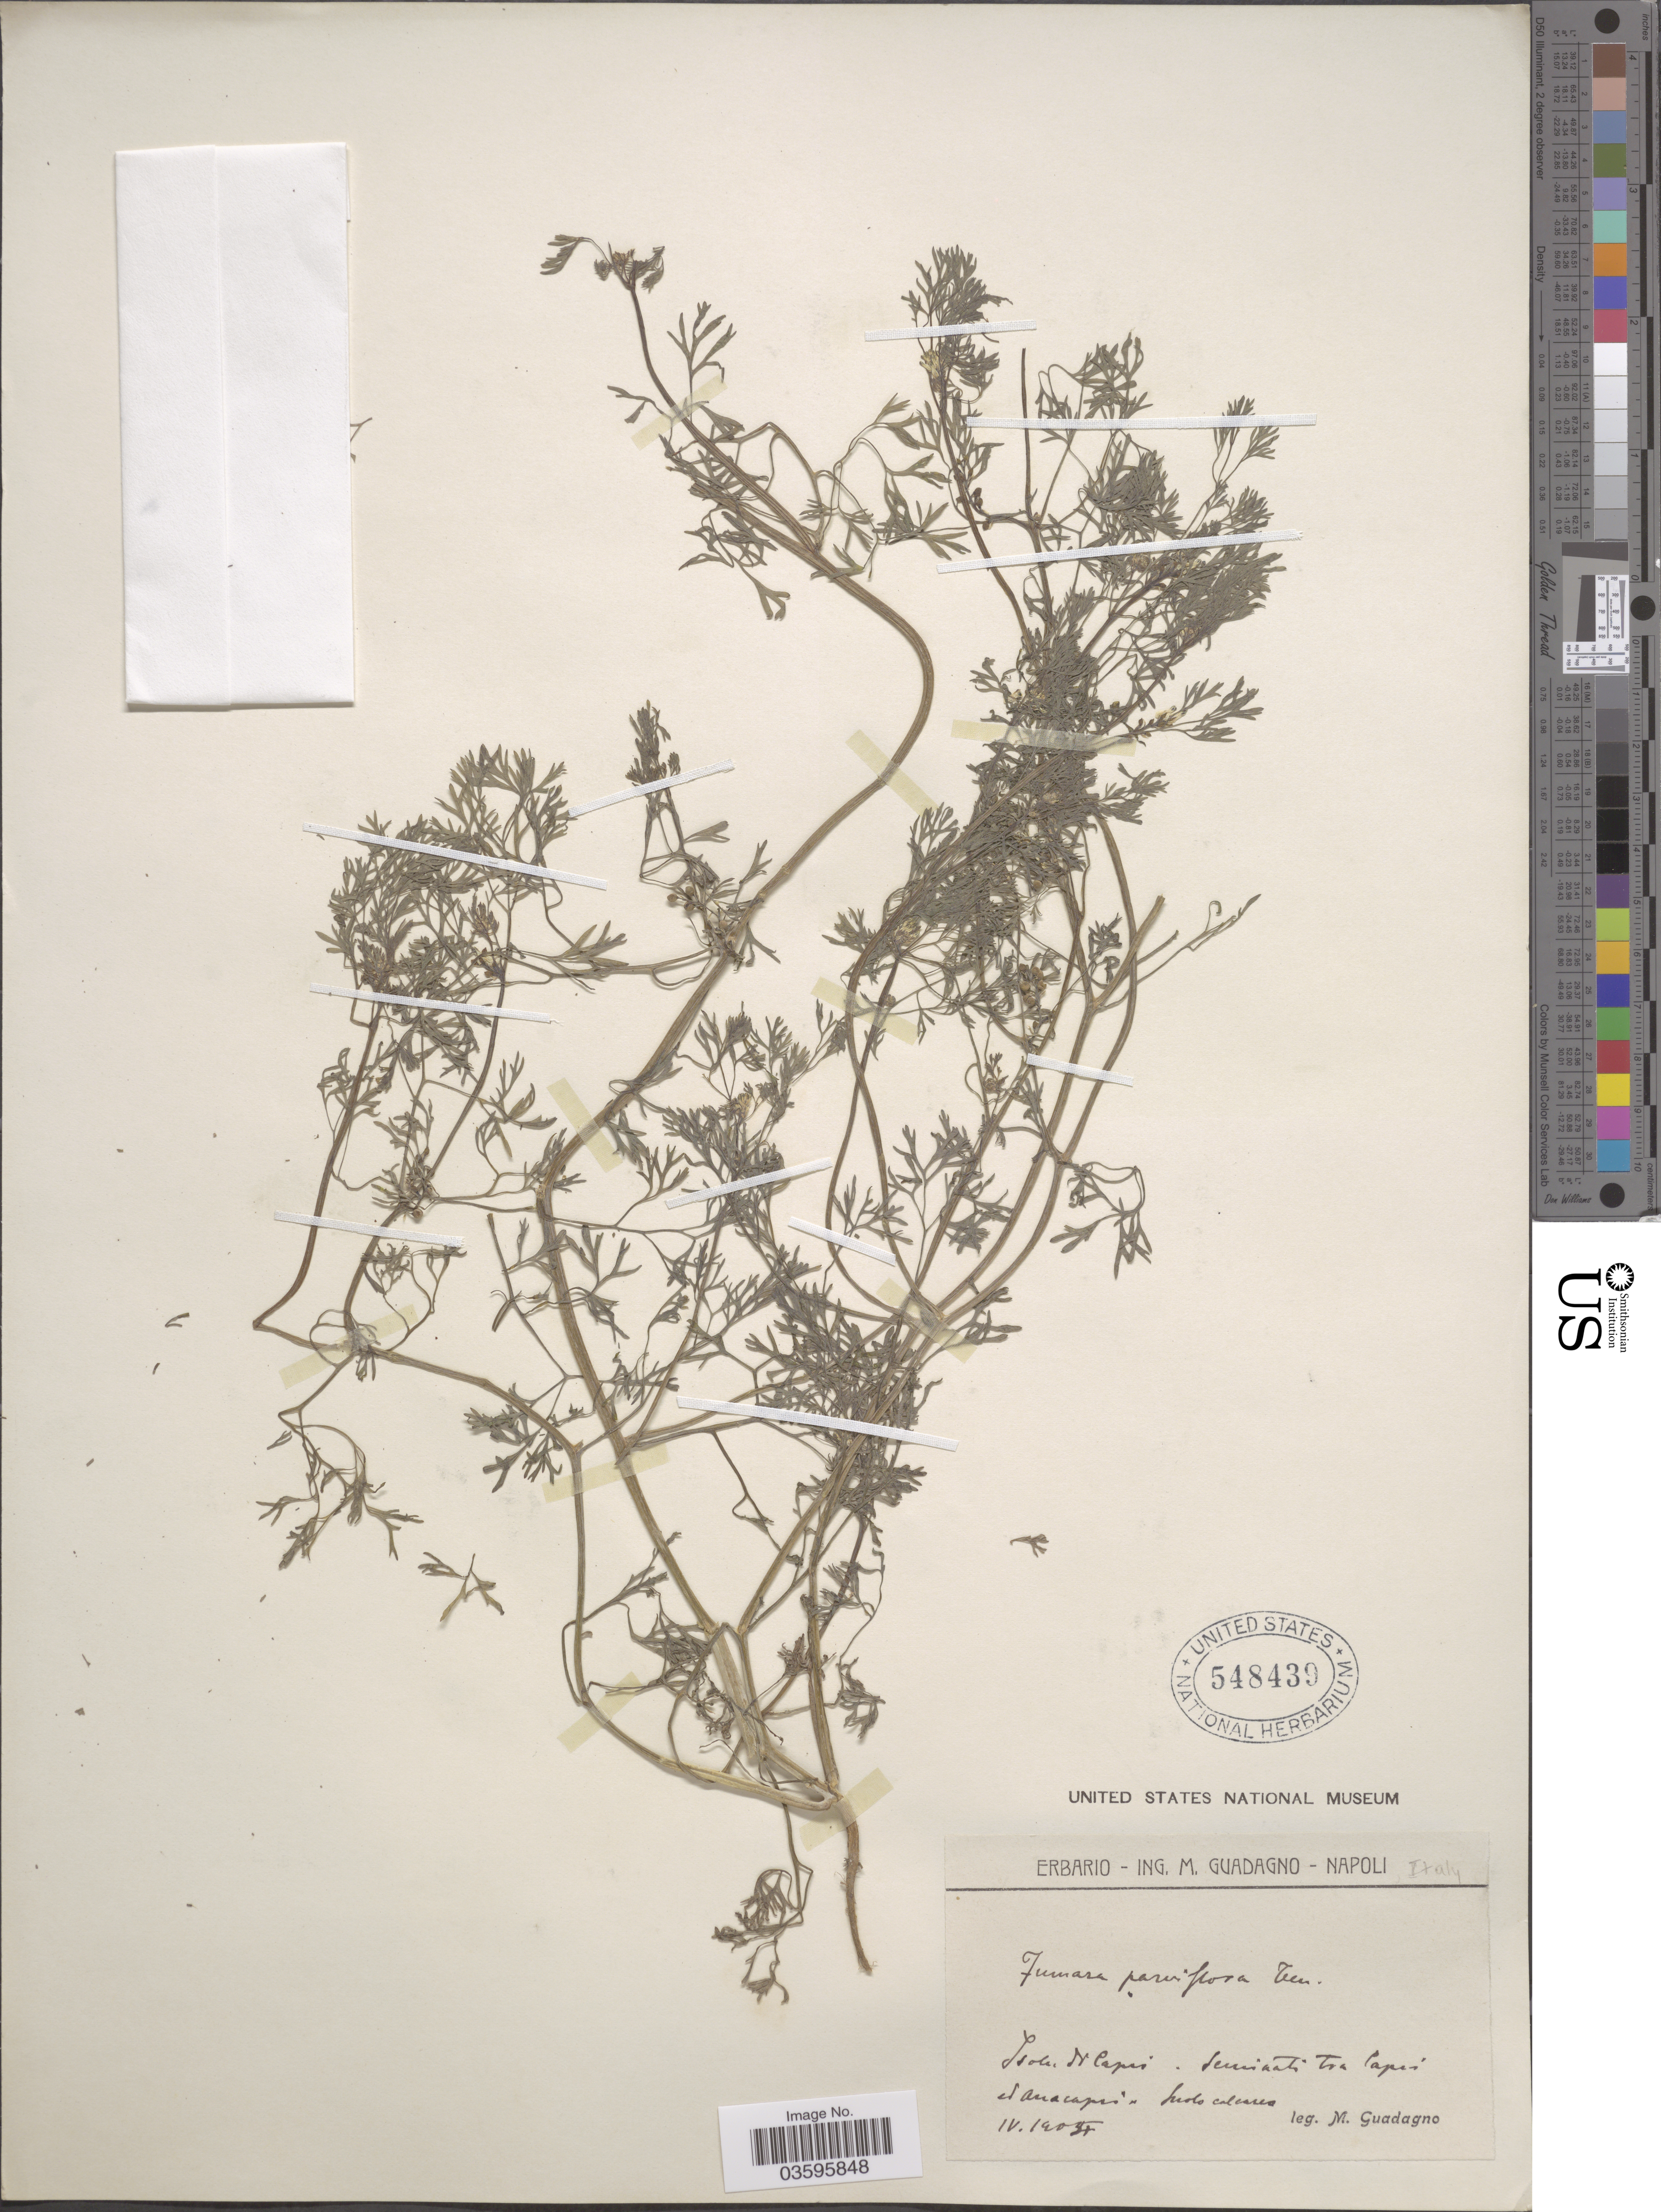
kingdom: Plantae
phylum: Tracheophyta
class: Magnoliopsida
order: Ranunculales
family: Papaveraceae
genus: Fumaria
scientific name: Fumaria parviflora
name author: Lam.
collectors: M. Guadagno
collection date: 1904-04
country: Italy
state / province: Campania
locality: Isola di Capri, seminati tra Capri el Anacapri, suolo calcareo.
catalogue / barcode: US 548439